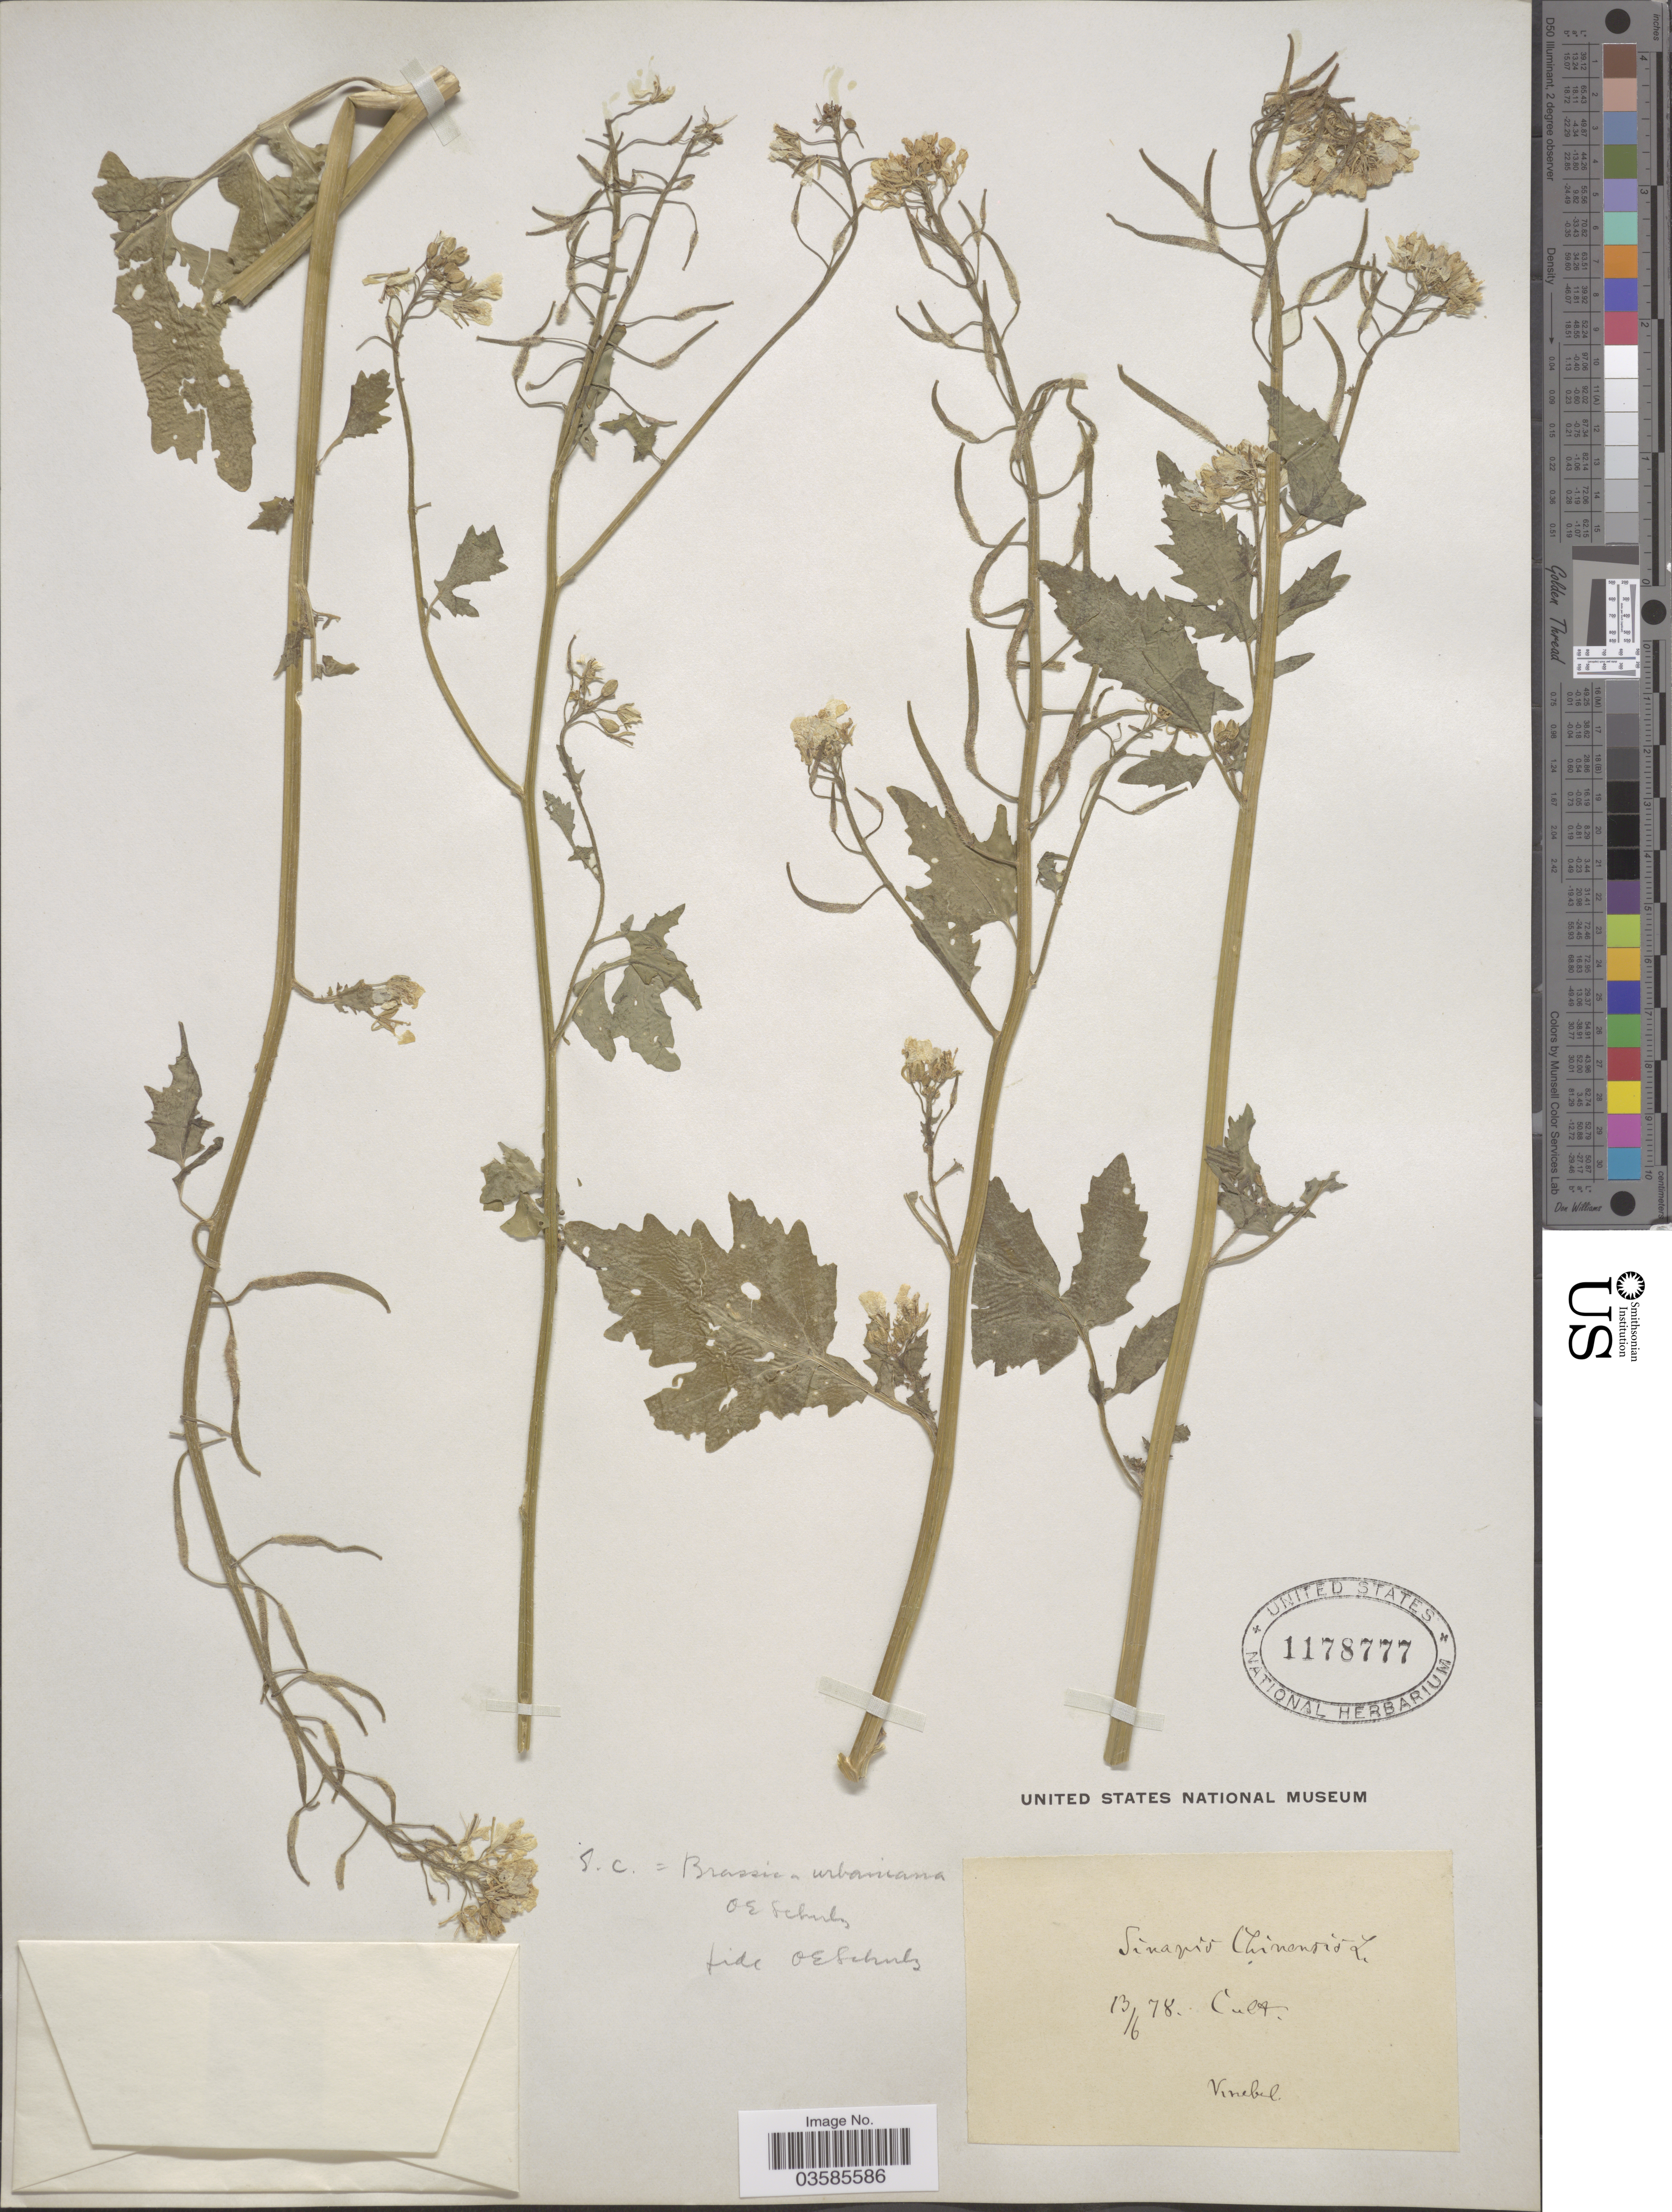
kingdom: Plantae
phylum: Tracheophyta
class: Magnoliopsida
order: Brassicales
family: Brassicaceae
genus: Brassica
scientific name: Brassica urbaniana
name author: O.E. Schulz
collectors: Vinebel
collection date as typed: Transcribed d/m/y: 13/6/78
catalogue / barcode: US 1178777